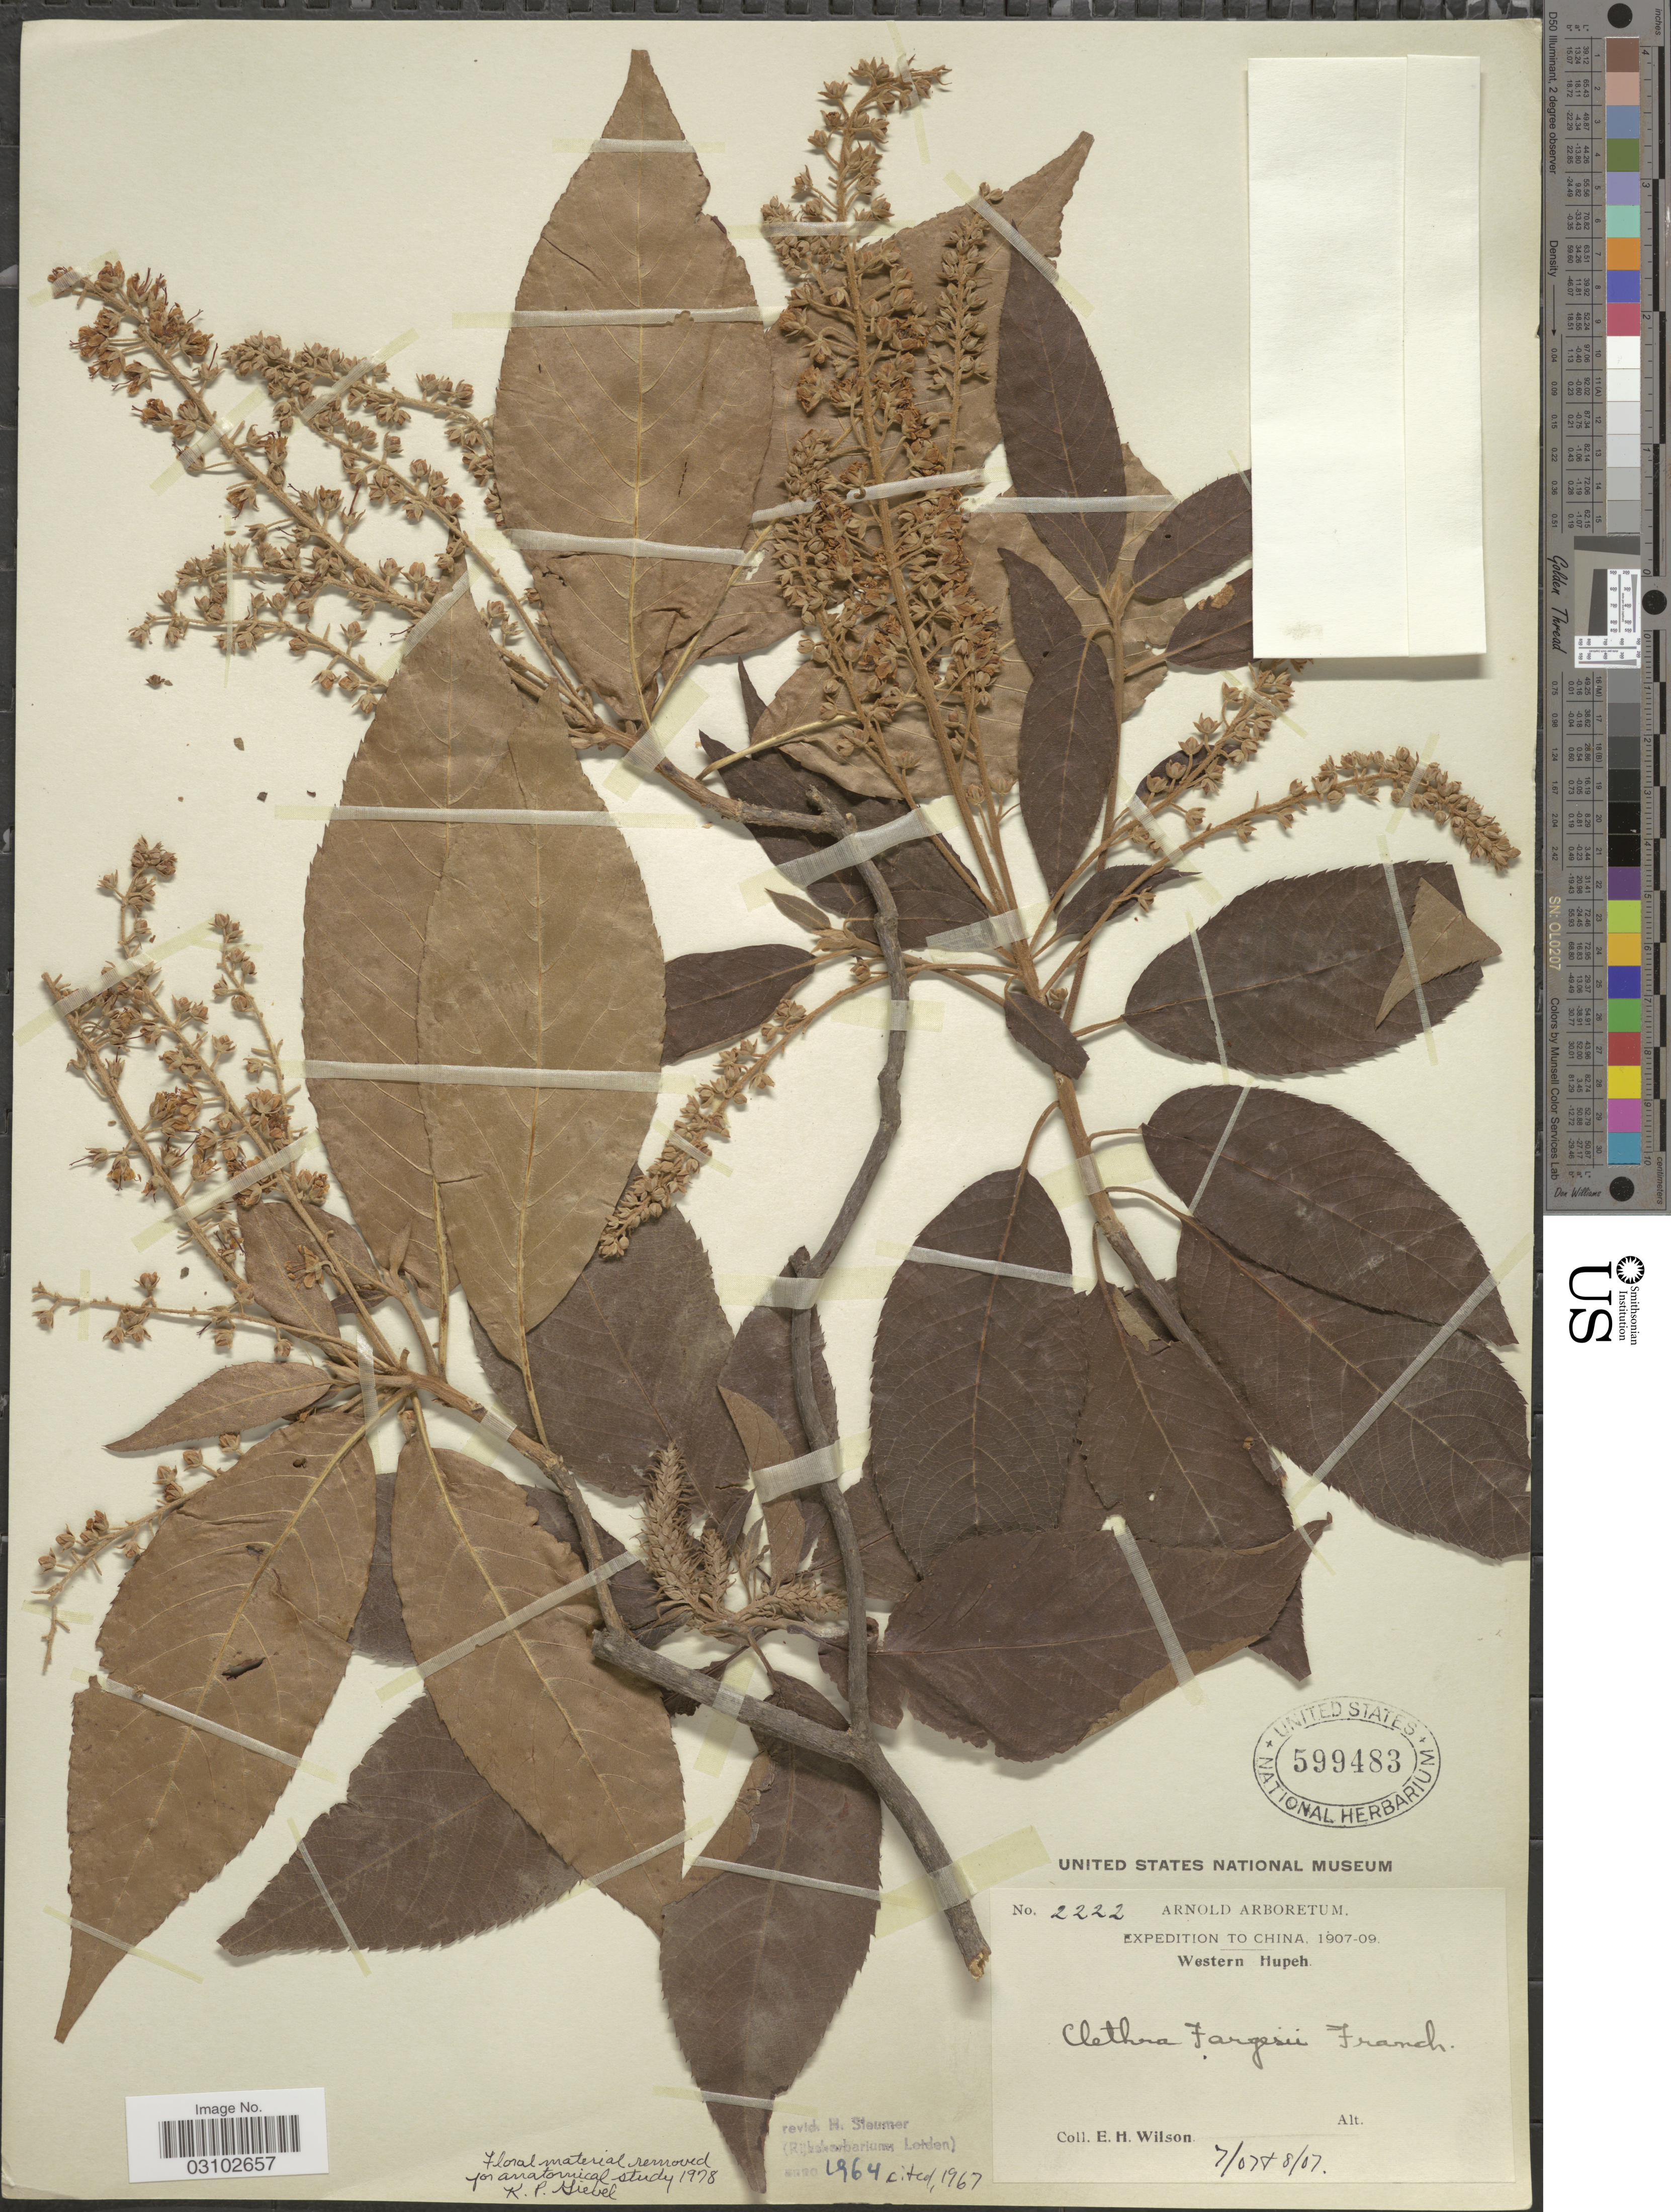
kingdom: Plantae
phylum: Tracheophyta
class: Magnoliopsida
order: Ericales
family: Clethraceae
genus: Clethra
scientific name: Clethra fargesii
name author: Franch.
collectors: E. Wilson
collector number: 2222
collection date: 1907-07/1907-08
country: China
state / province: Hubei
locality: Western Hupeh.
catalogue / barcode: US 599483